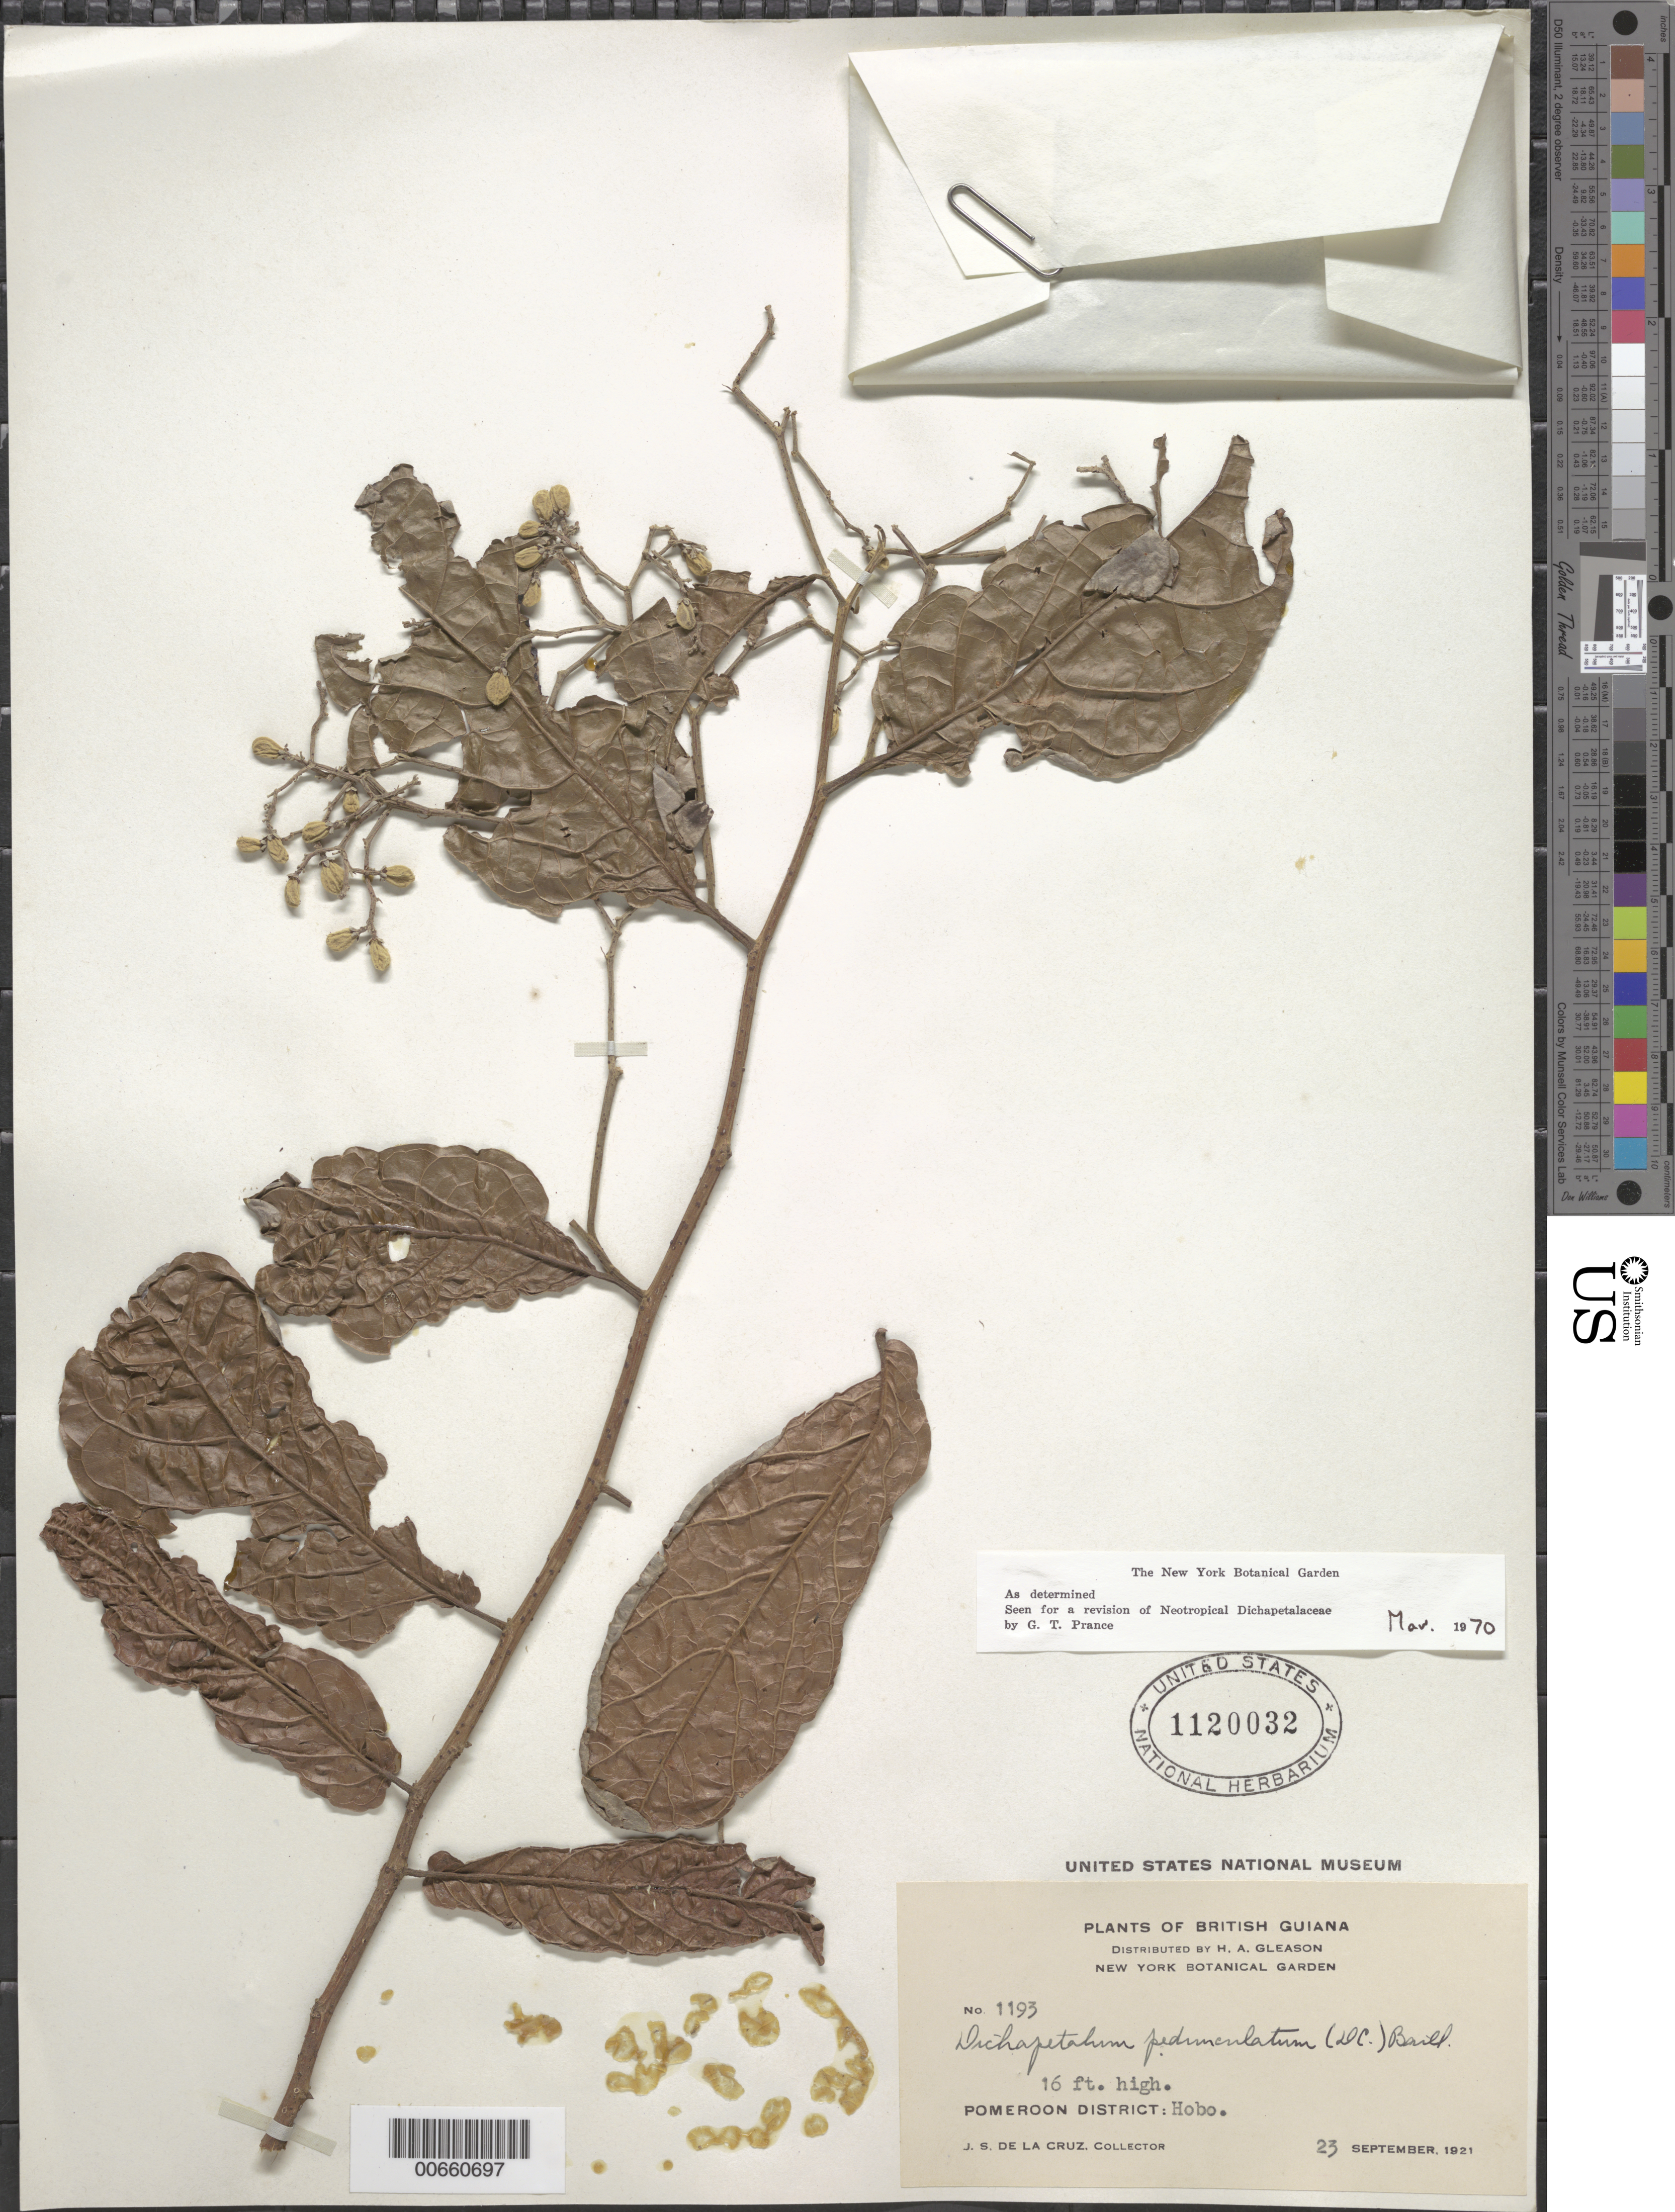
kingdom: Plantae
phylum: Tracheophyta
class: Magnoliopsida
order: Malpighiales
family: Dichapetalaceae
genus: Dichapetalum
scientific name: Dichapetalum pedunculatum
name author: (DC.) Baill.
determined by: Prance, G. T.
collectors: J. S. de la Cruz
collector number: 1193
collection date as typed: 23-Sep-21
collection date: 1921-09-23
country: Guyana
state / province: Barima-Waini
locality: Hobo, Pomeroon Dist.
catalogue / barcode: US 1120032